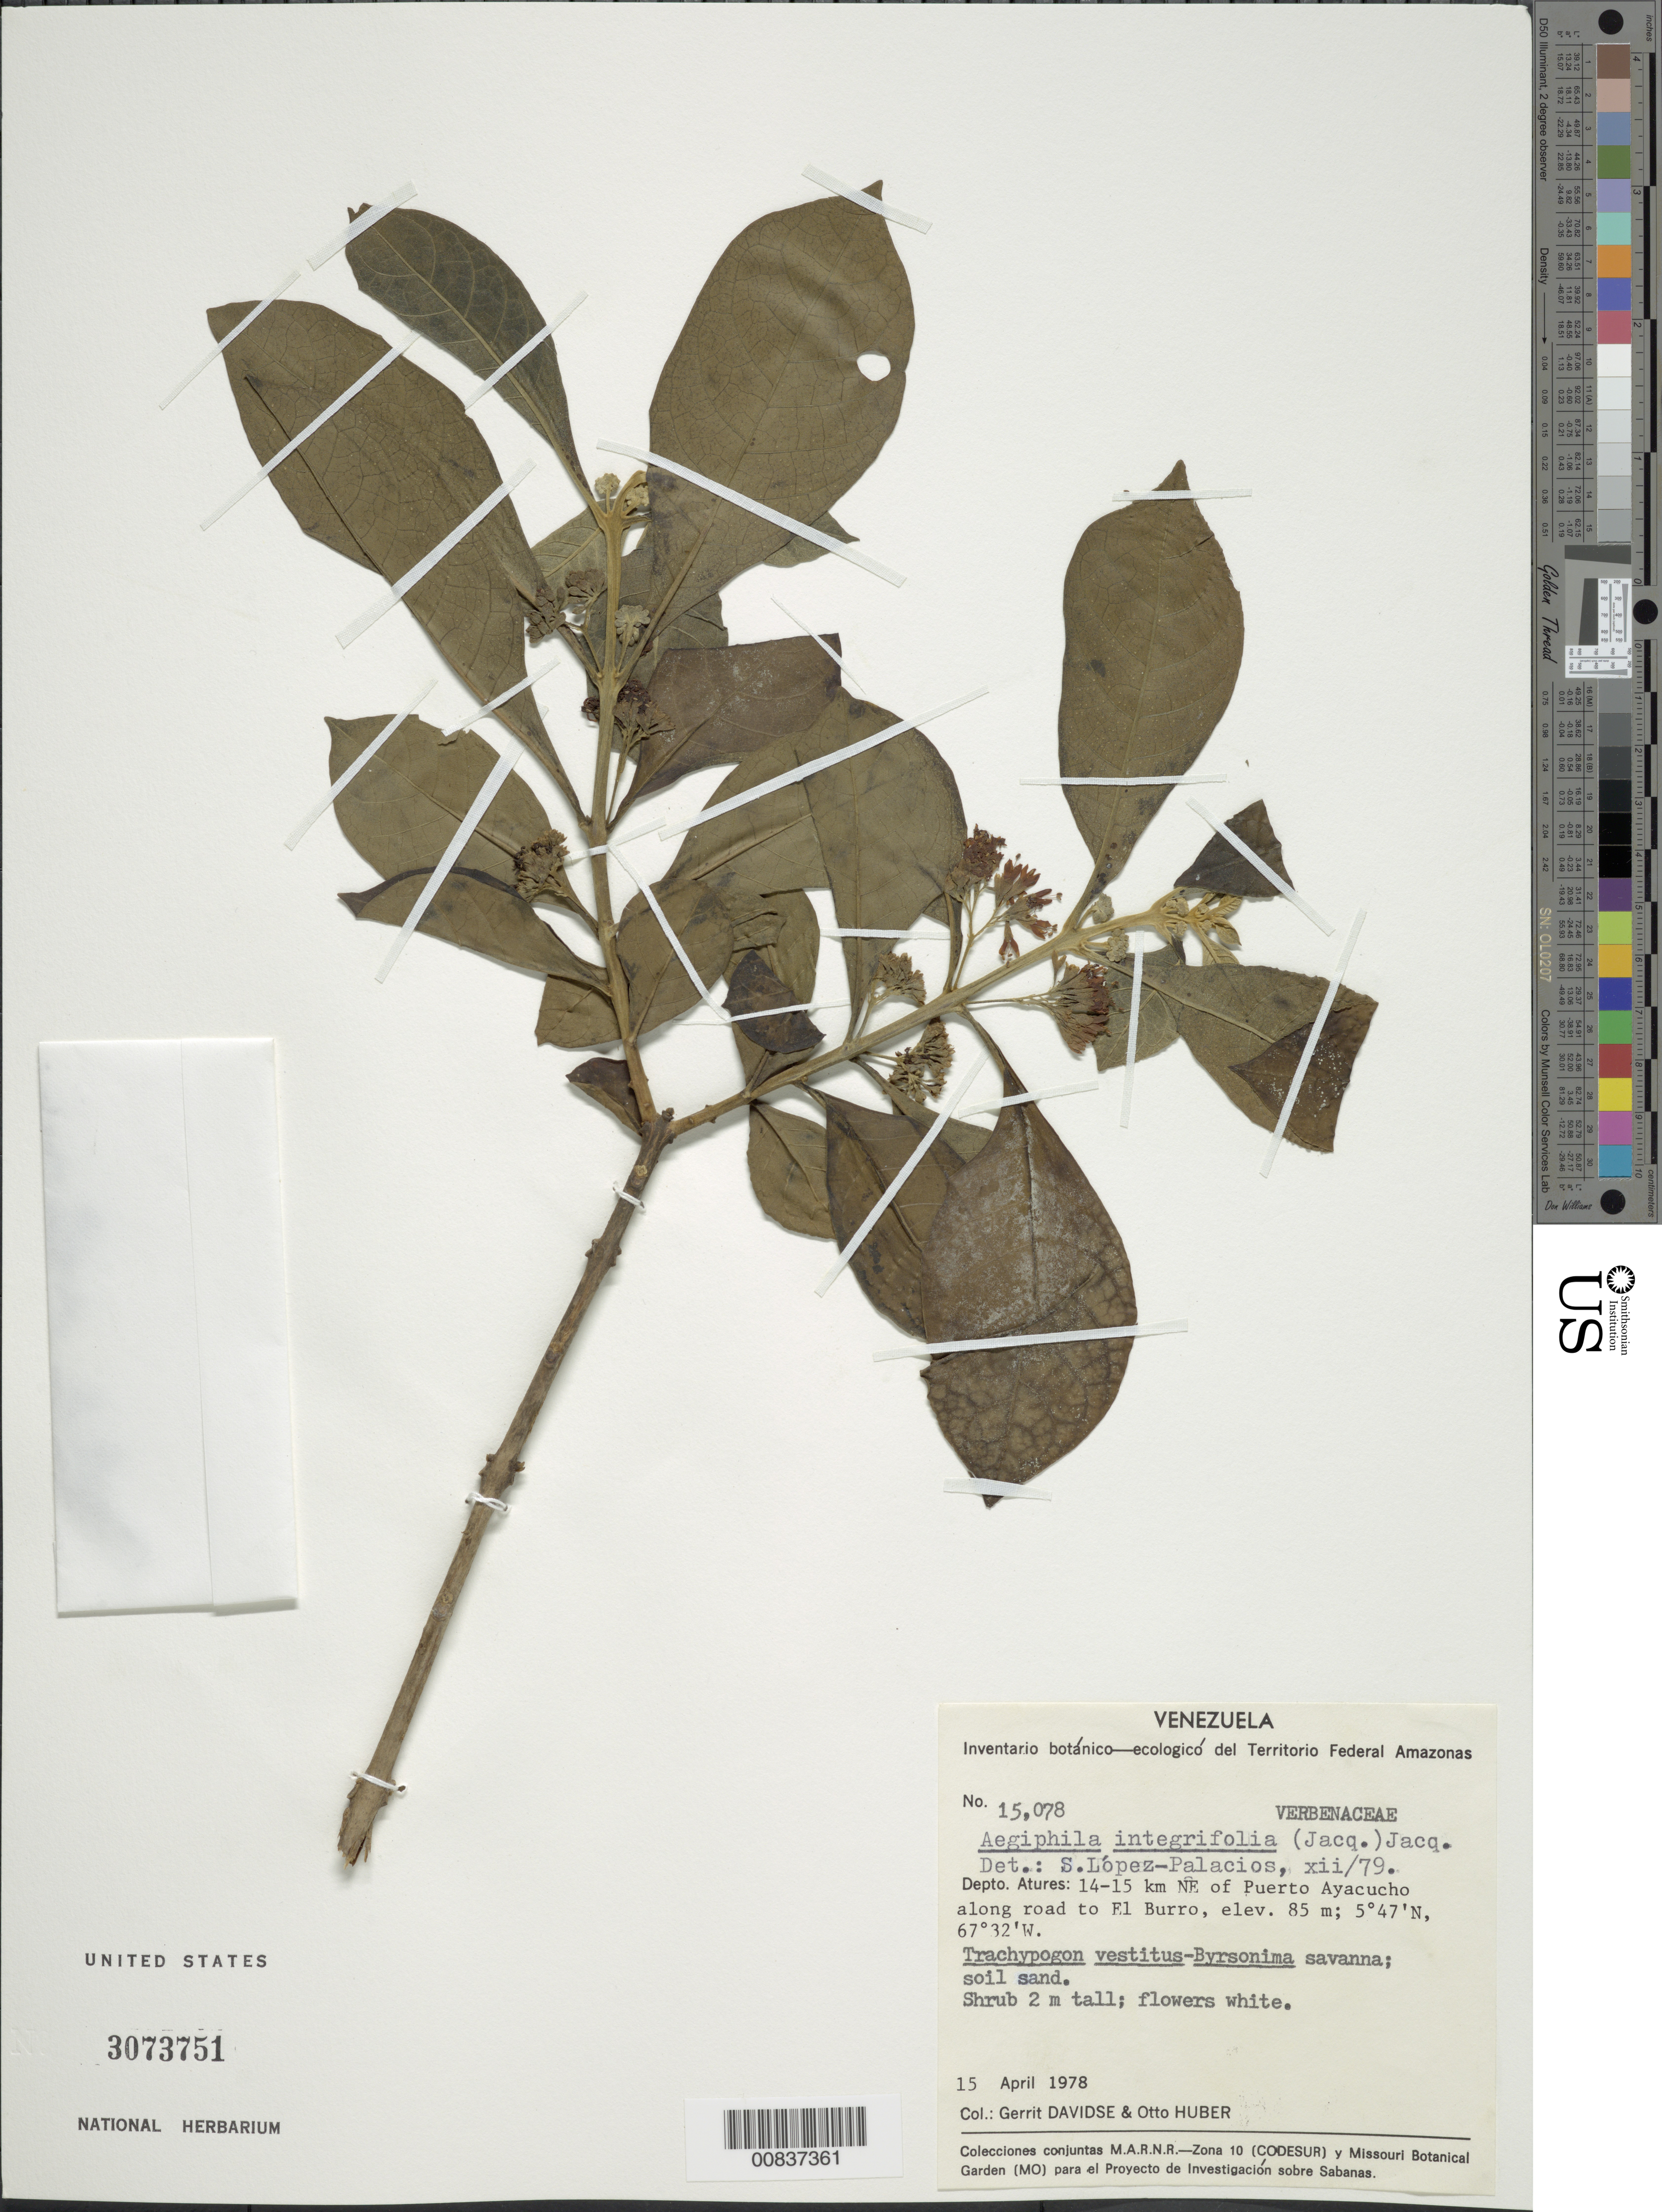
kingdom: Plantae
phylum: Tracheophyta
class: Magnoliopsida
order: Lamiales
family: Lamiaceae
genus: Aegiphila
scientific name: Aegiphila integrifolia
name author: (Jacq.) B.D. Jacks.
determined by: López-Palacios, S.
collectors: G. Davidse & O. Huber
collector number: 15078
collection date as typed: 15-Apr-78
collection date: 1978-04-15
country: Venezuela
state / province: Amazonas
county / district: Atures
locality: Puerto Ayacucho, 14-15 km NE of on road to El Burro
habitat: Trachypogon vestitus- Byrsonima savanna; soil sand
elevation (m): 85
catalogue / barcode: US 3073751